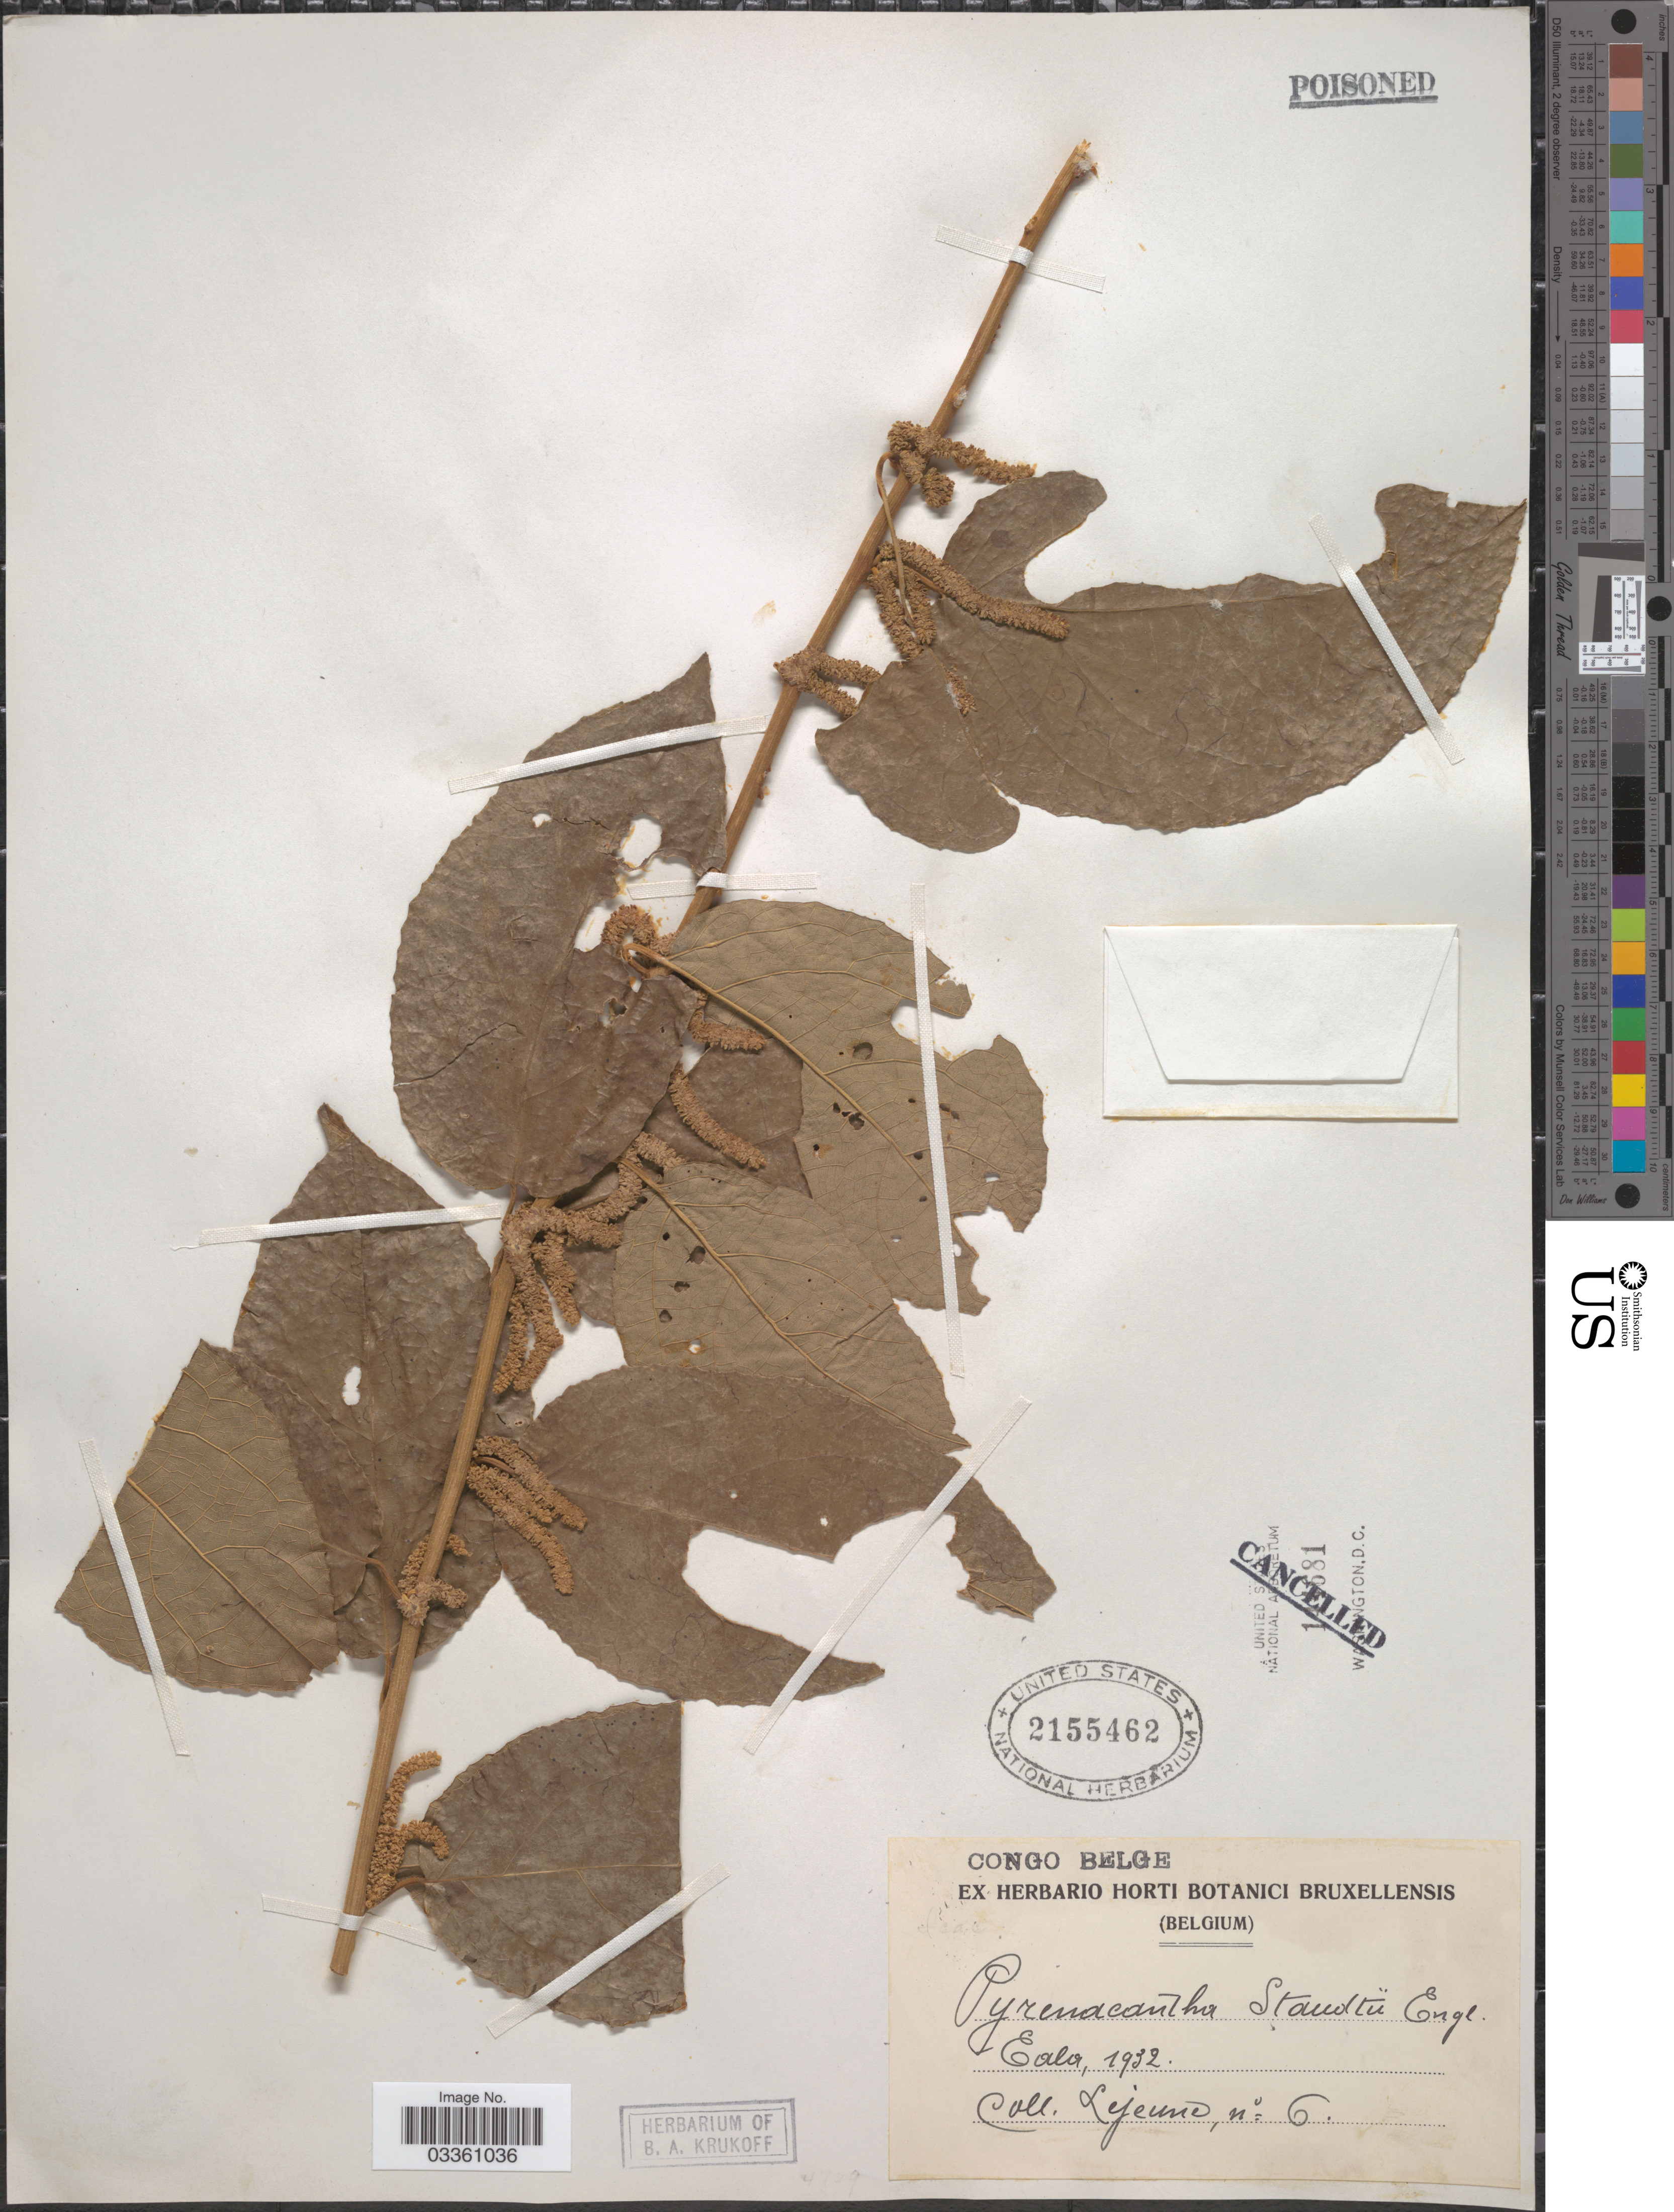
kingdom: Plantae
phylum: Tracheophyta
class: Magnoliopsida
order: Icacinales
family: Icacinaceae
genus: Pyrenacantha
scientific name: Pyrenacantha staudtii var. staudtii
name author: (Engl.) Engl.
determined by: Strong, Mark T., (BOT), Smithsonian Institution - National Museum of Natural History (UNITED STATES)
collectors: -. Lejeune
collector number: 6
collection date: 1932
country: Congo, Democratic Republic of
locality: Congo Belge. Eala.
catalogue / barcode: US 2155462